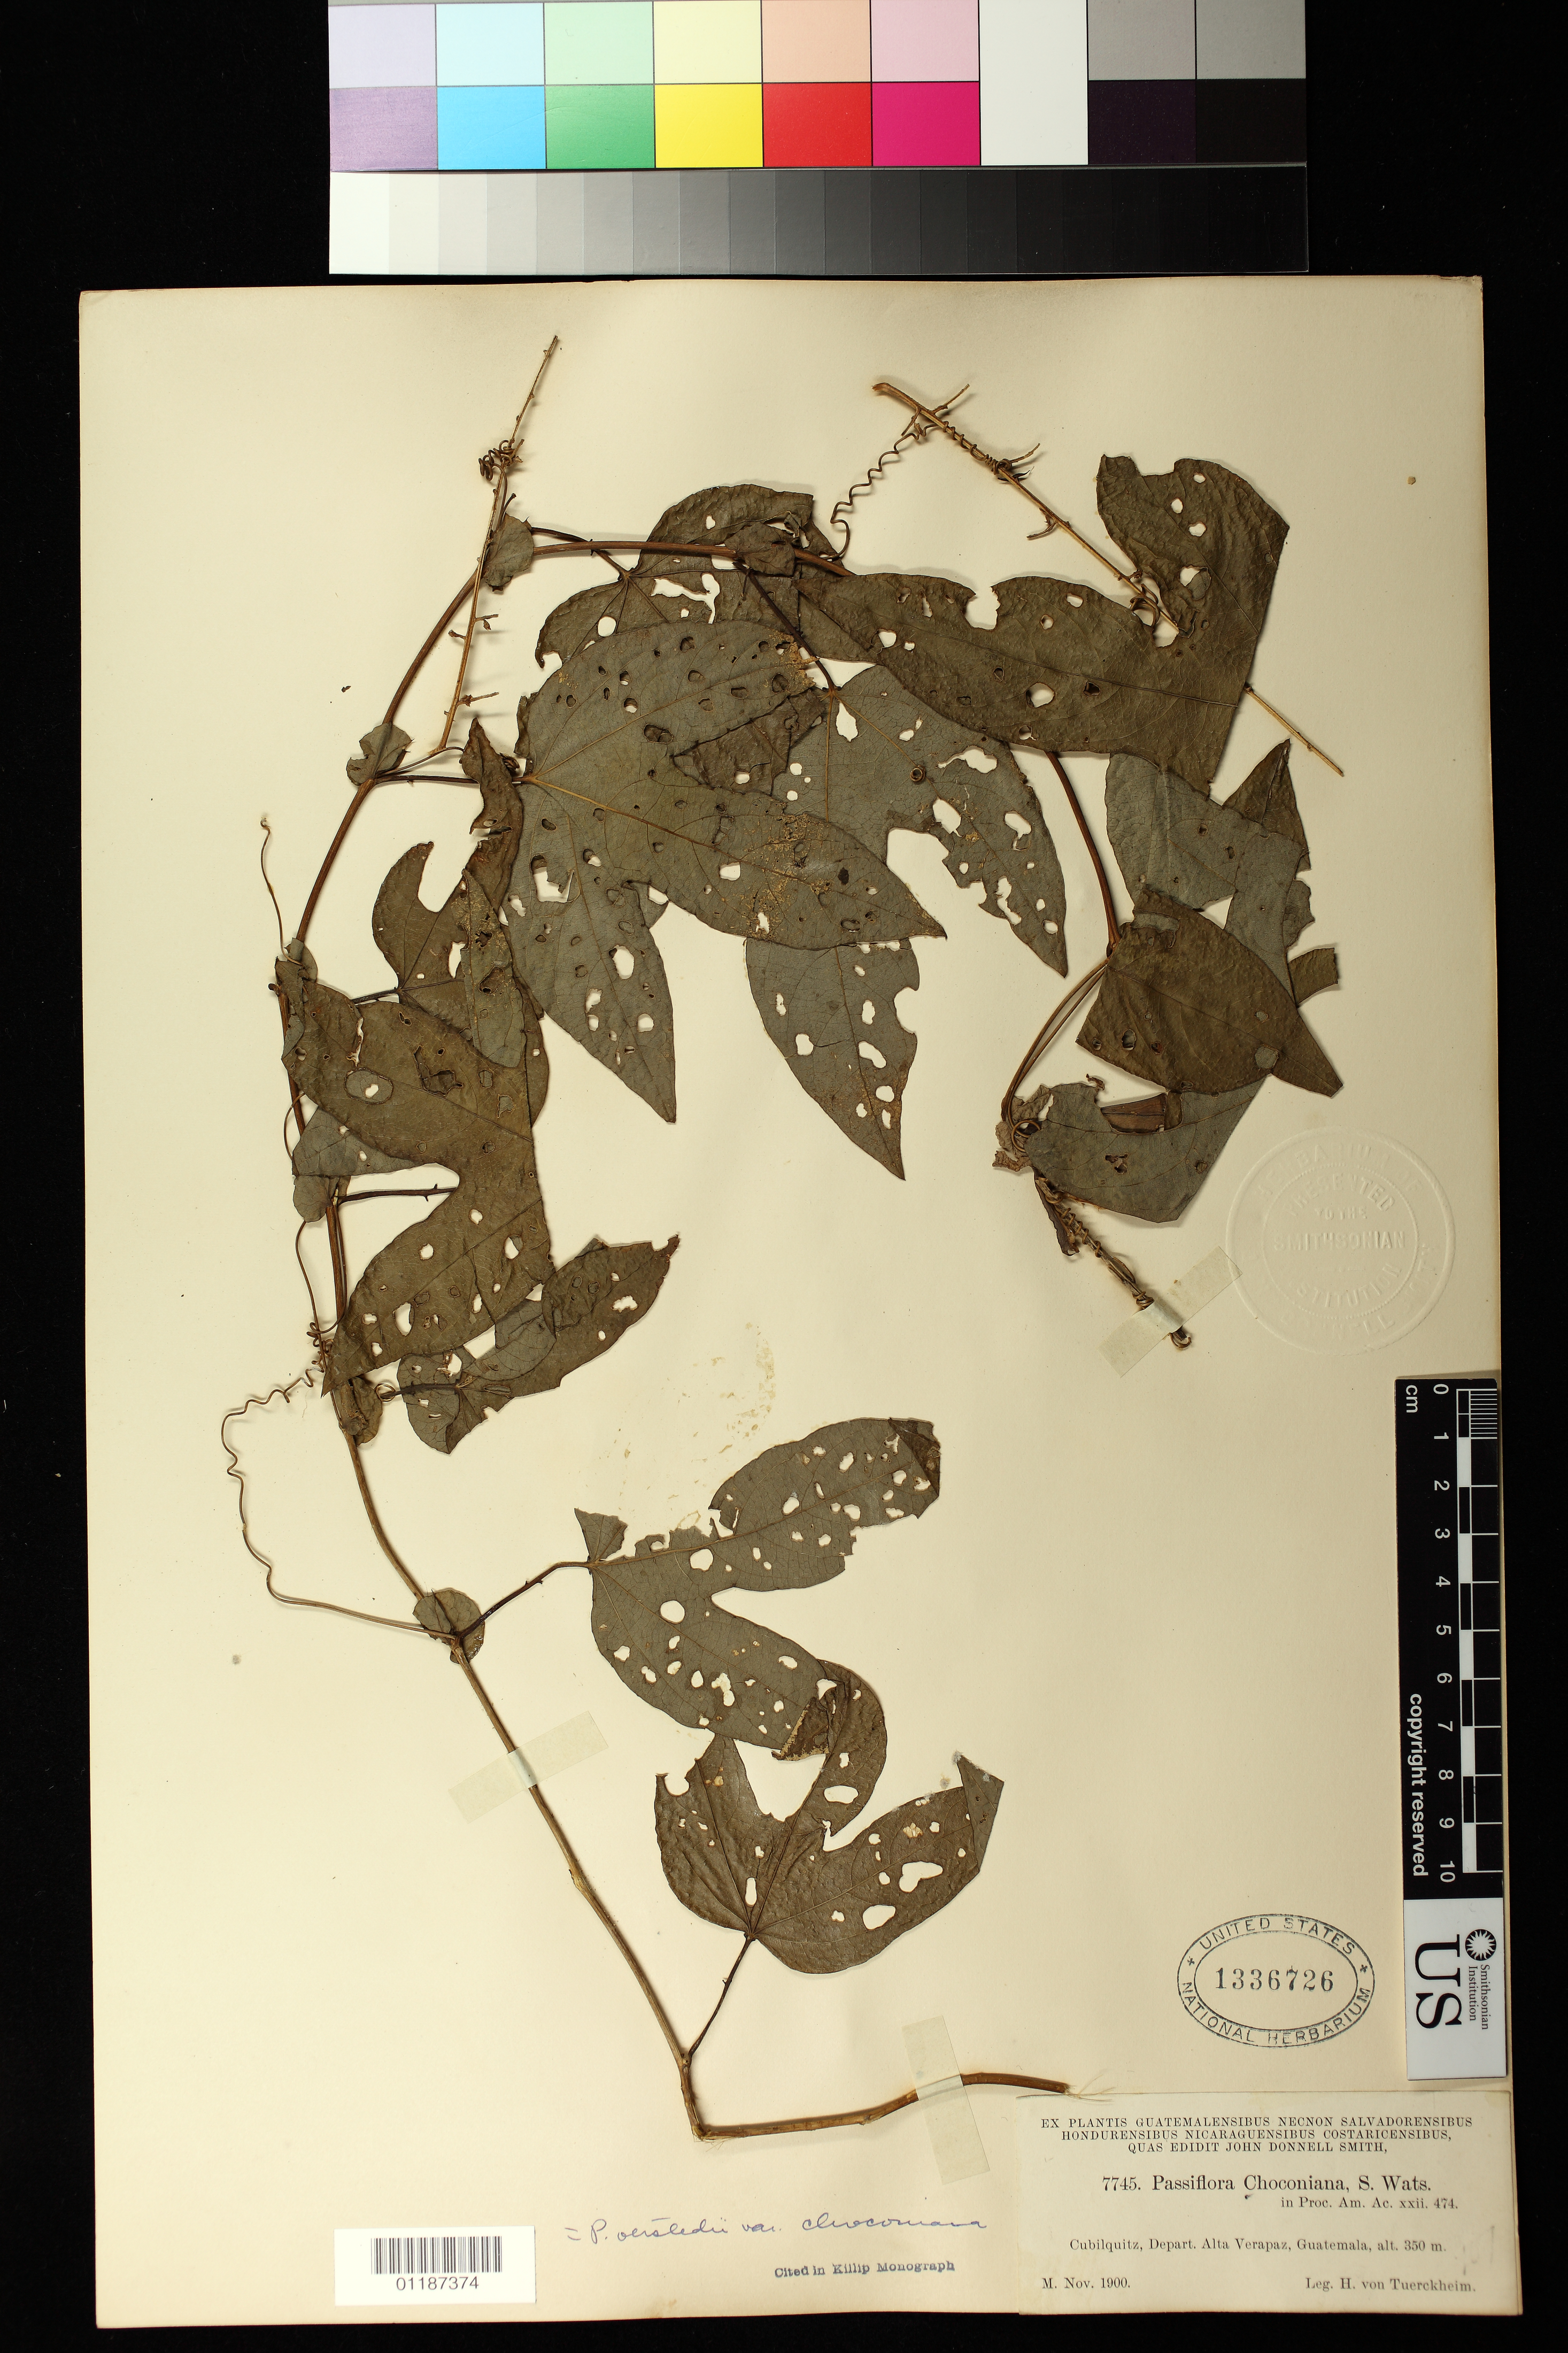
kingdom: Plantae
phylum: Tracheophyta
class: Magnoliopsida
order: Malpighiales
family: Passifloraceae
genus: Passiflora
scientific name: Passiflora oerstedii var. choconiana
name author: (S. Watson) Killip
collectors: H. von Türckheim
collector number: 7745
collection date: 1900-11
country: Guatemala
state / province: Alta Verapaz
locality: Cubilquitz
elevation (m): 350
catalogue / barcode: US 1336726